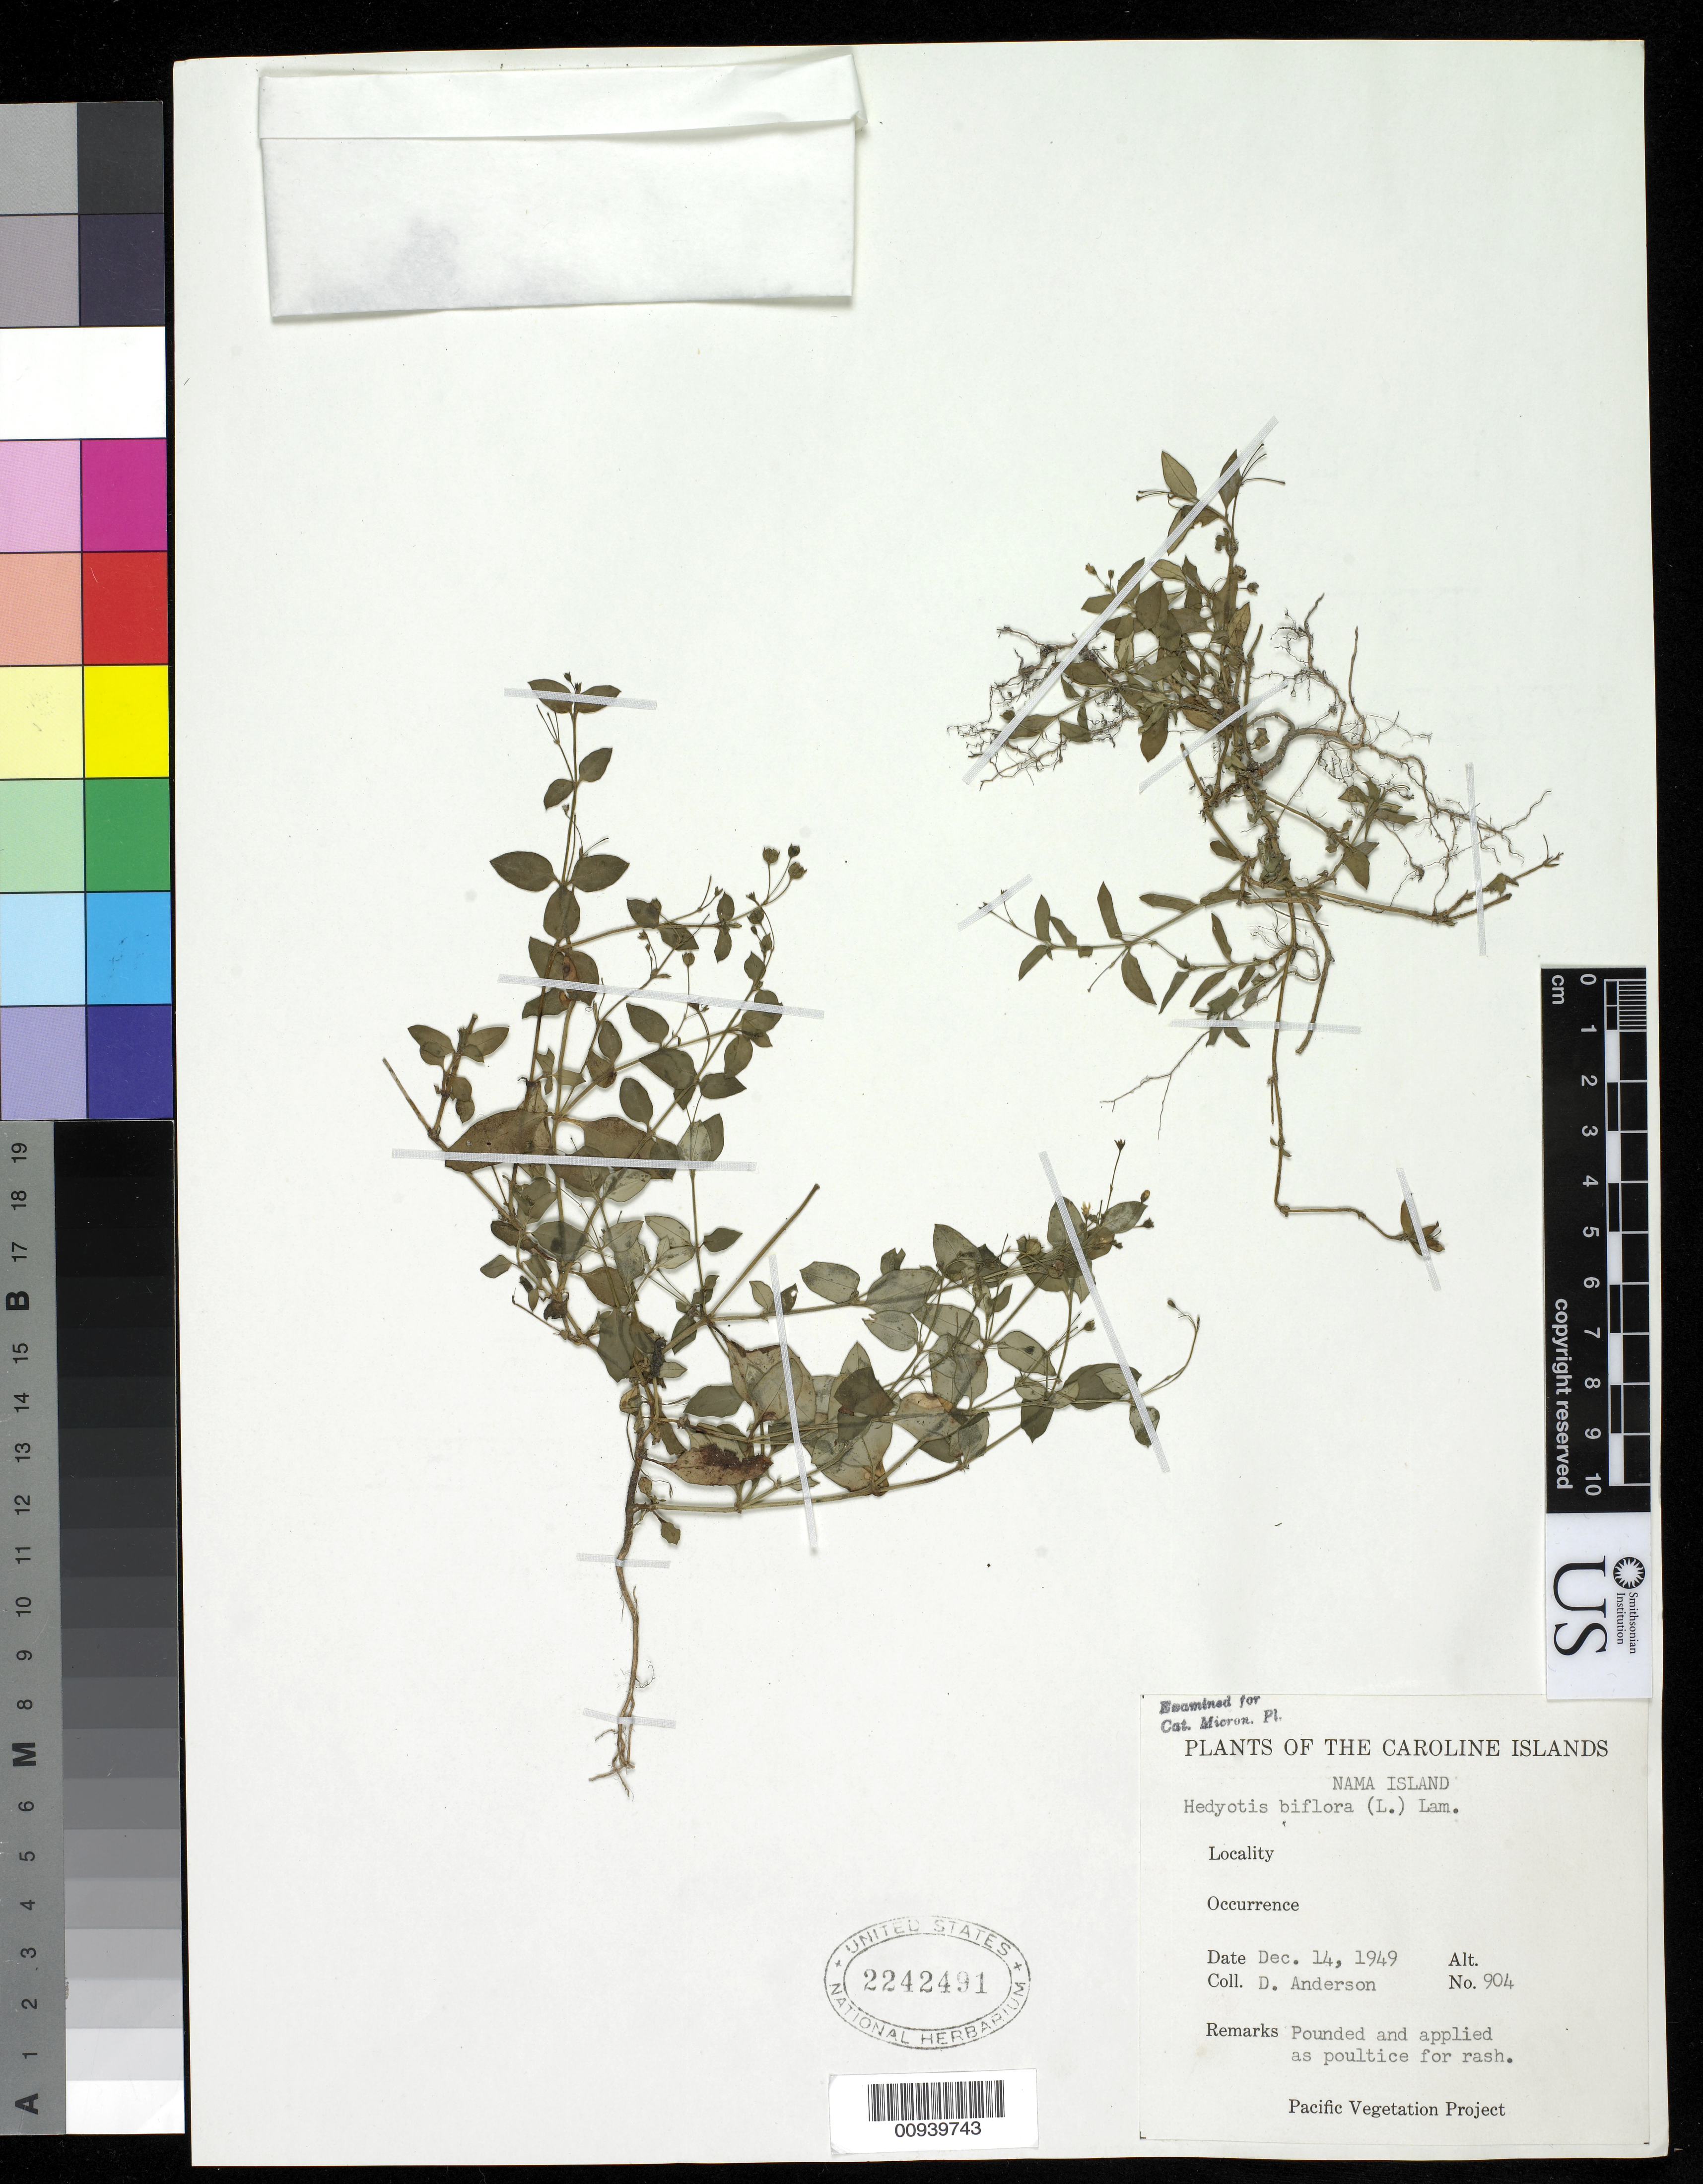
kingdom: Plantae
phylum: Tracheophyta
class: Magnoliopsida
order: Gentianales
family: Rubiaceae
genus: Leptopetalum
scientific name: Leptopetalum biflorum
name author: (L.) Neupane & N. Wikstr.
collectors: D. Anderson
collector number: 904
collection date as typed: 14 Dec 1949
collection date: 1949-12-14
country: Micronesia, Federated States of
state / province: Truk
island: Nama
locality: Nama Island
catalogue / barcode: US 2491242